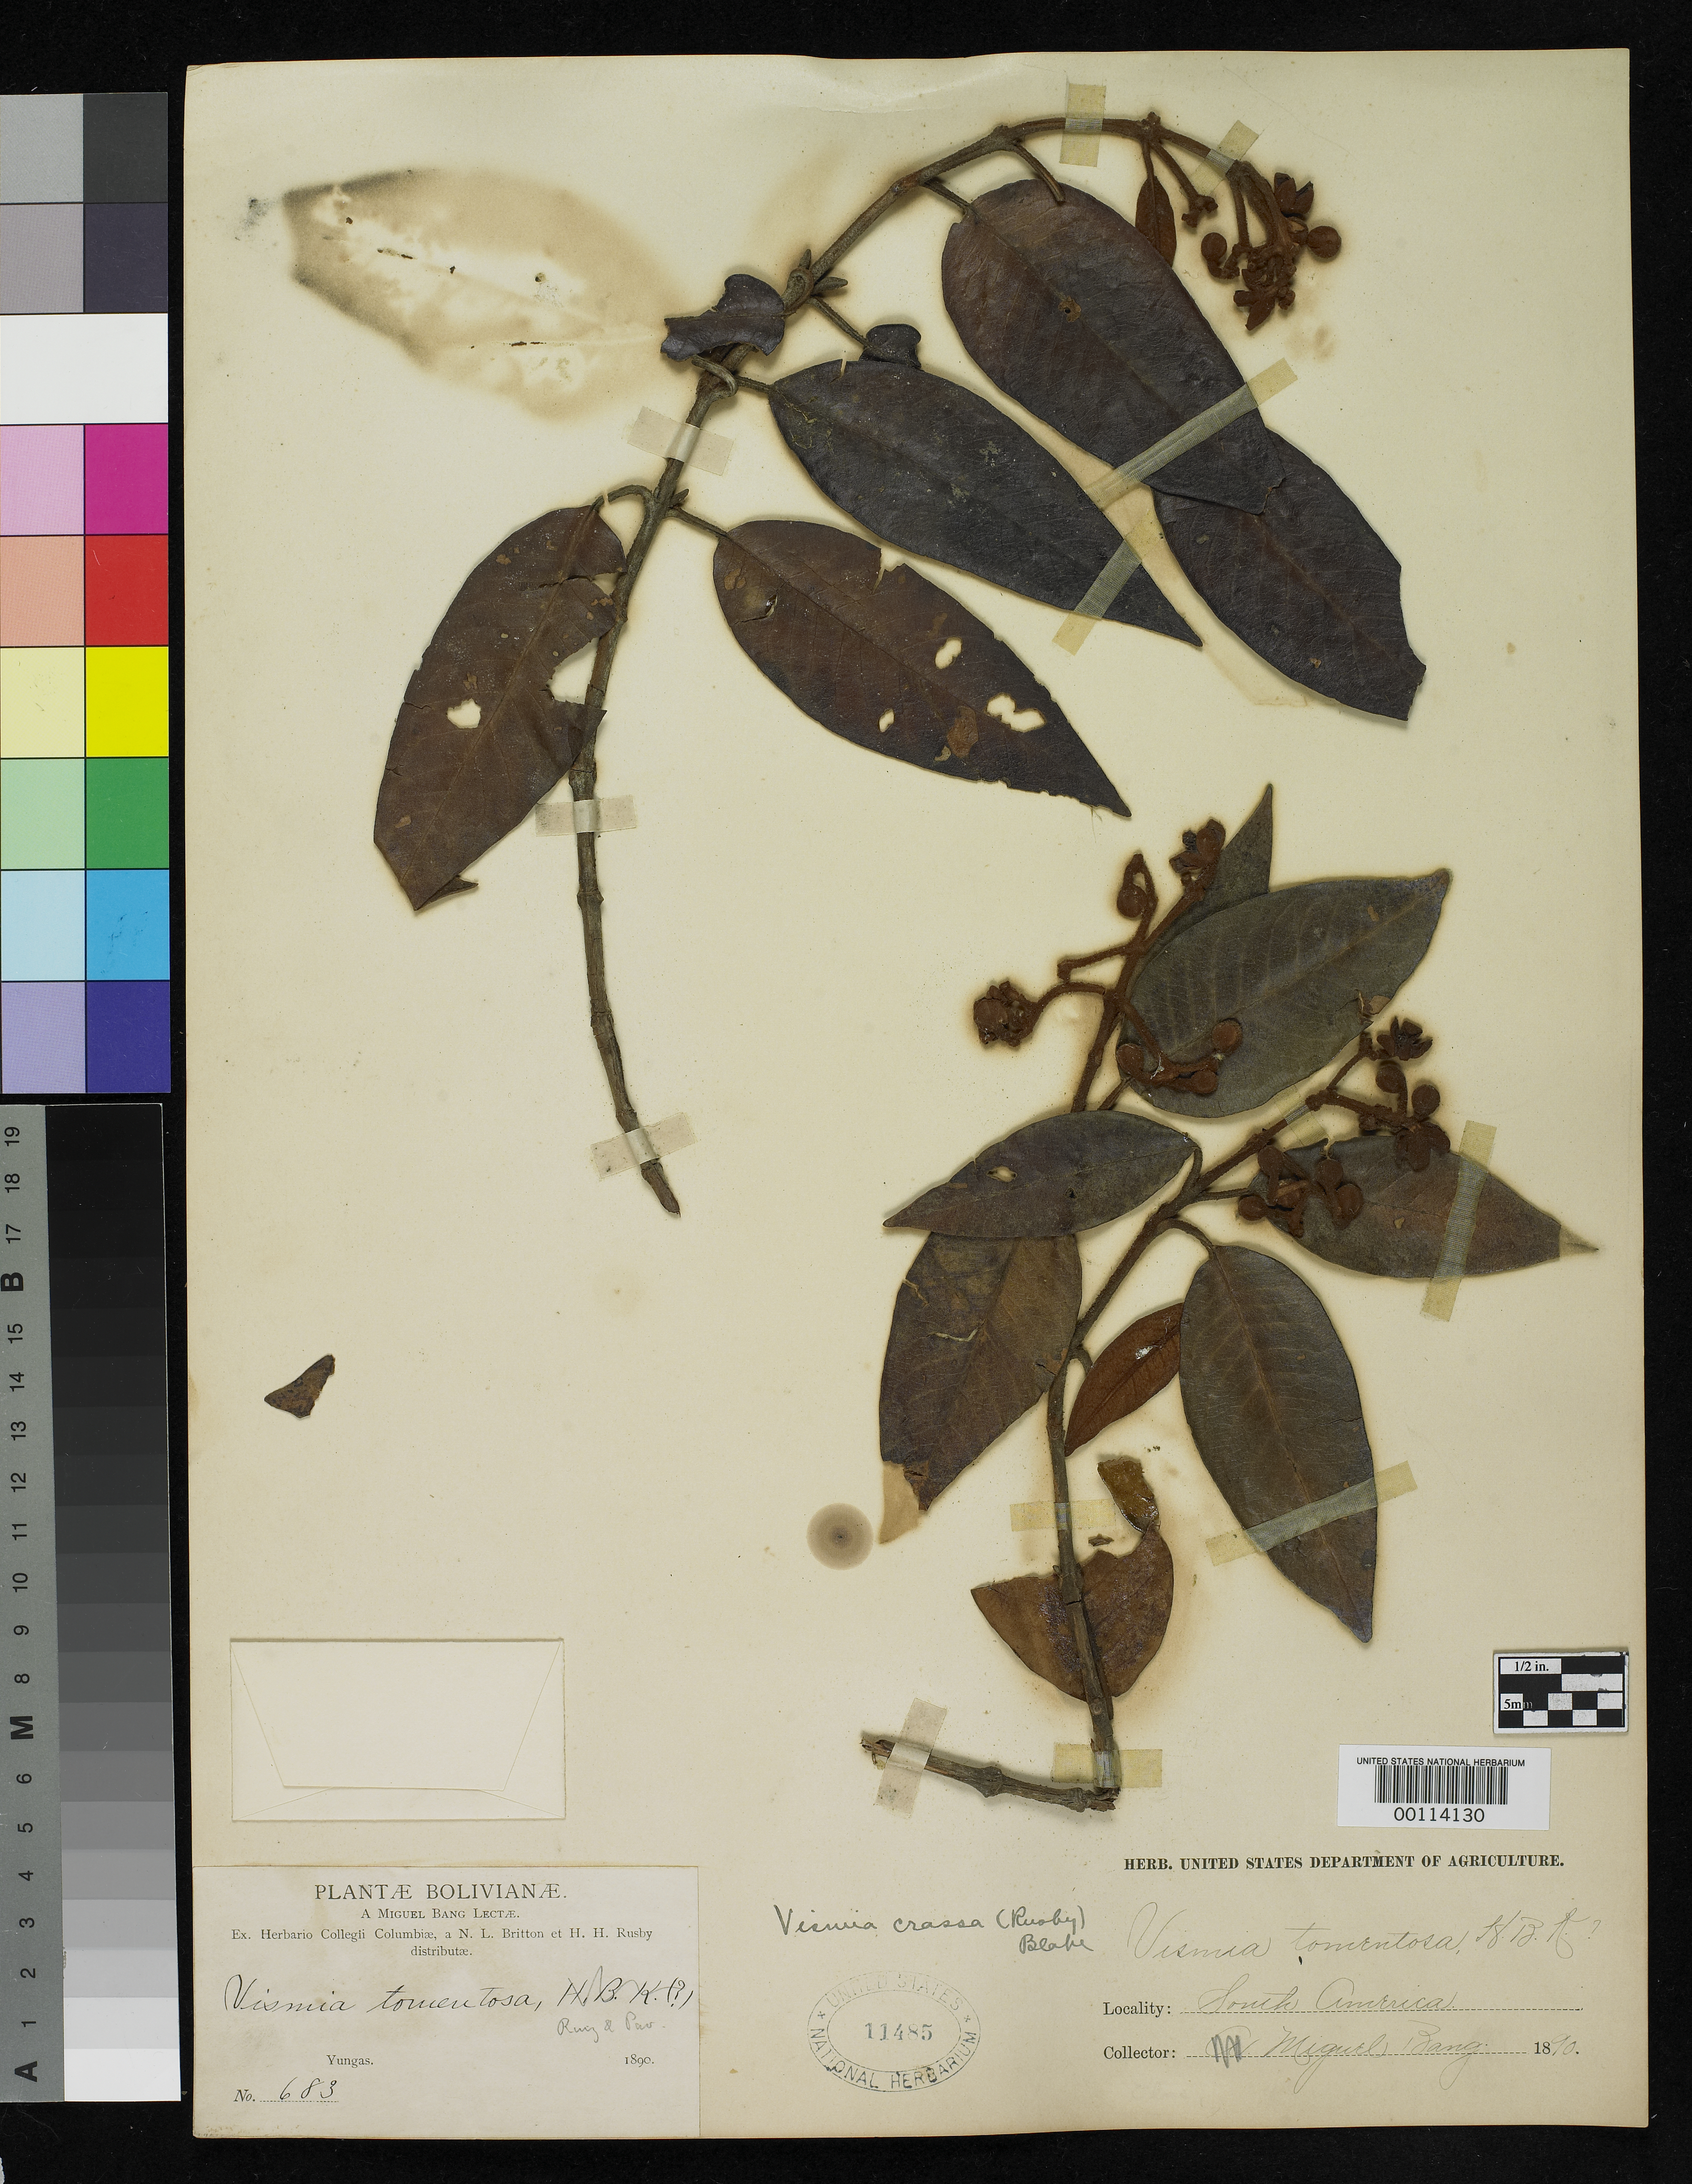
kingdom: Plantae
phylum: Tracheophyta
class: Magnoliopsida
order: Malpighiales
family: Hypericaceae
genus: Caopia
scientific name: Caopia crassa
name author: Rusby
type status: Type Collection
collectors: M. Bang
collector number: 683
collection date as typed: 1890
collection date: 1890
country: Bolivia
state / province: La Paz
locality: Yungas.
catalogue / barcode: US 11485